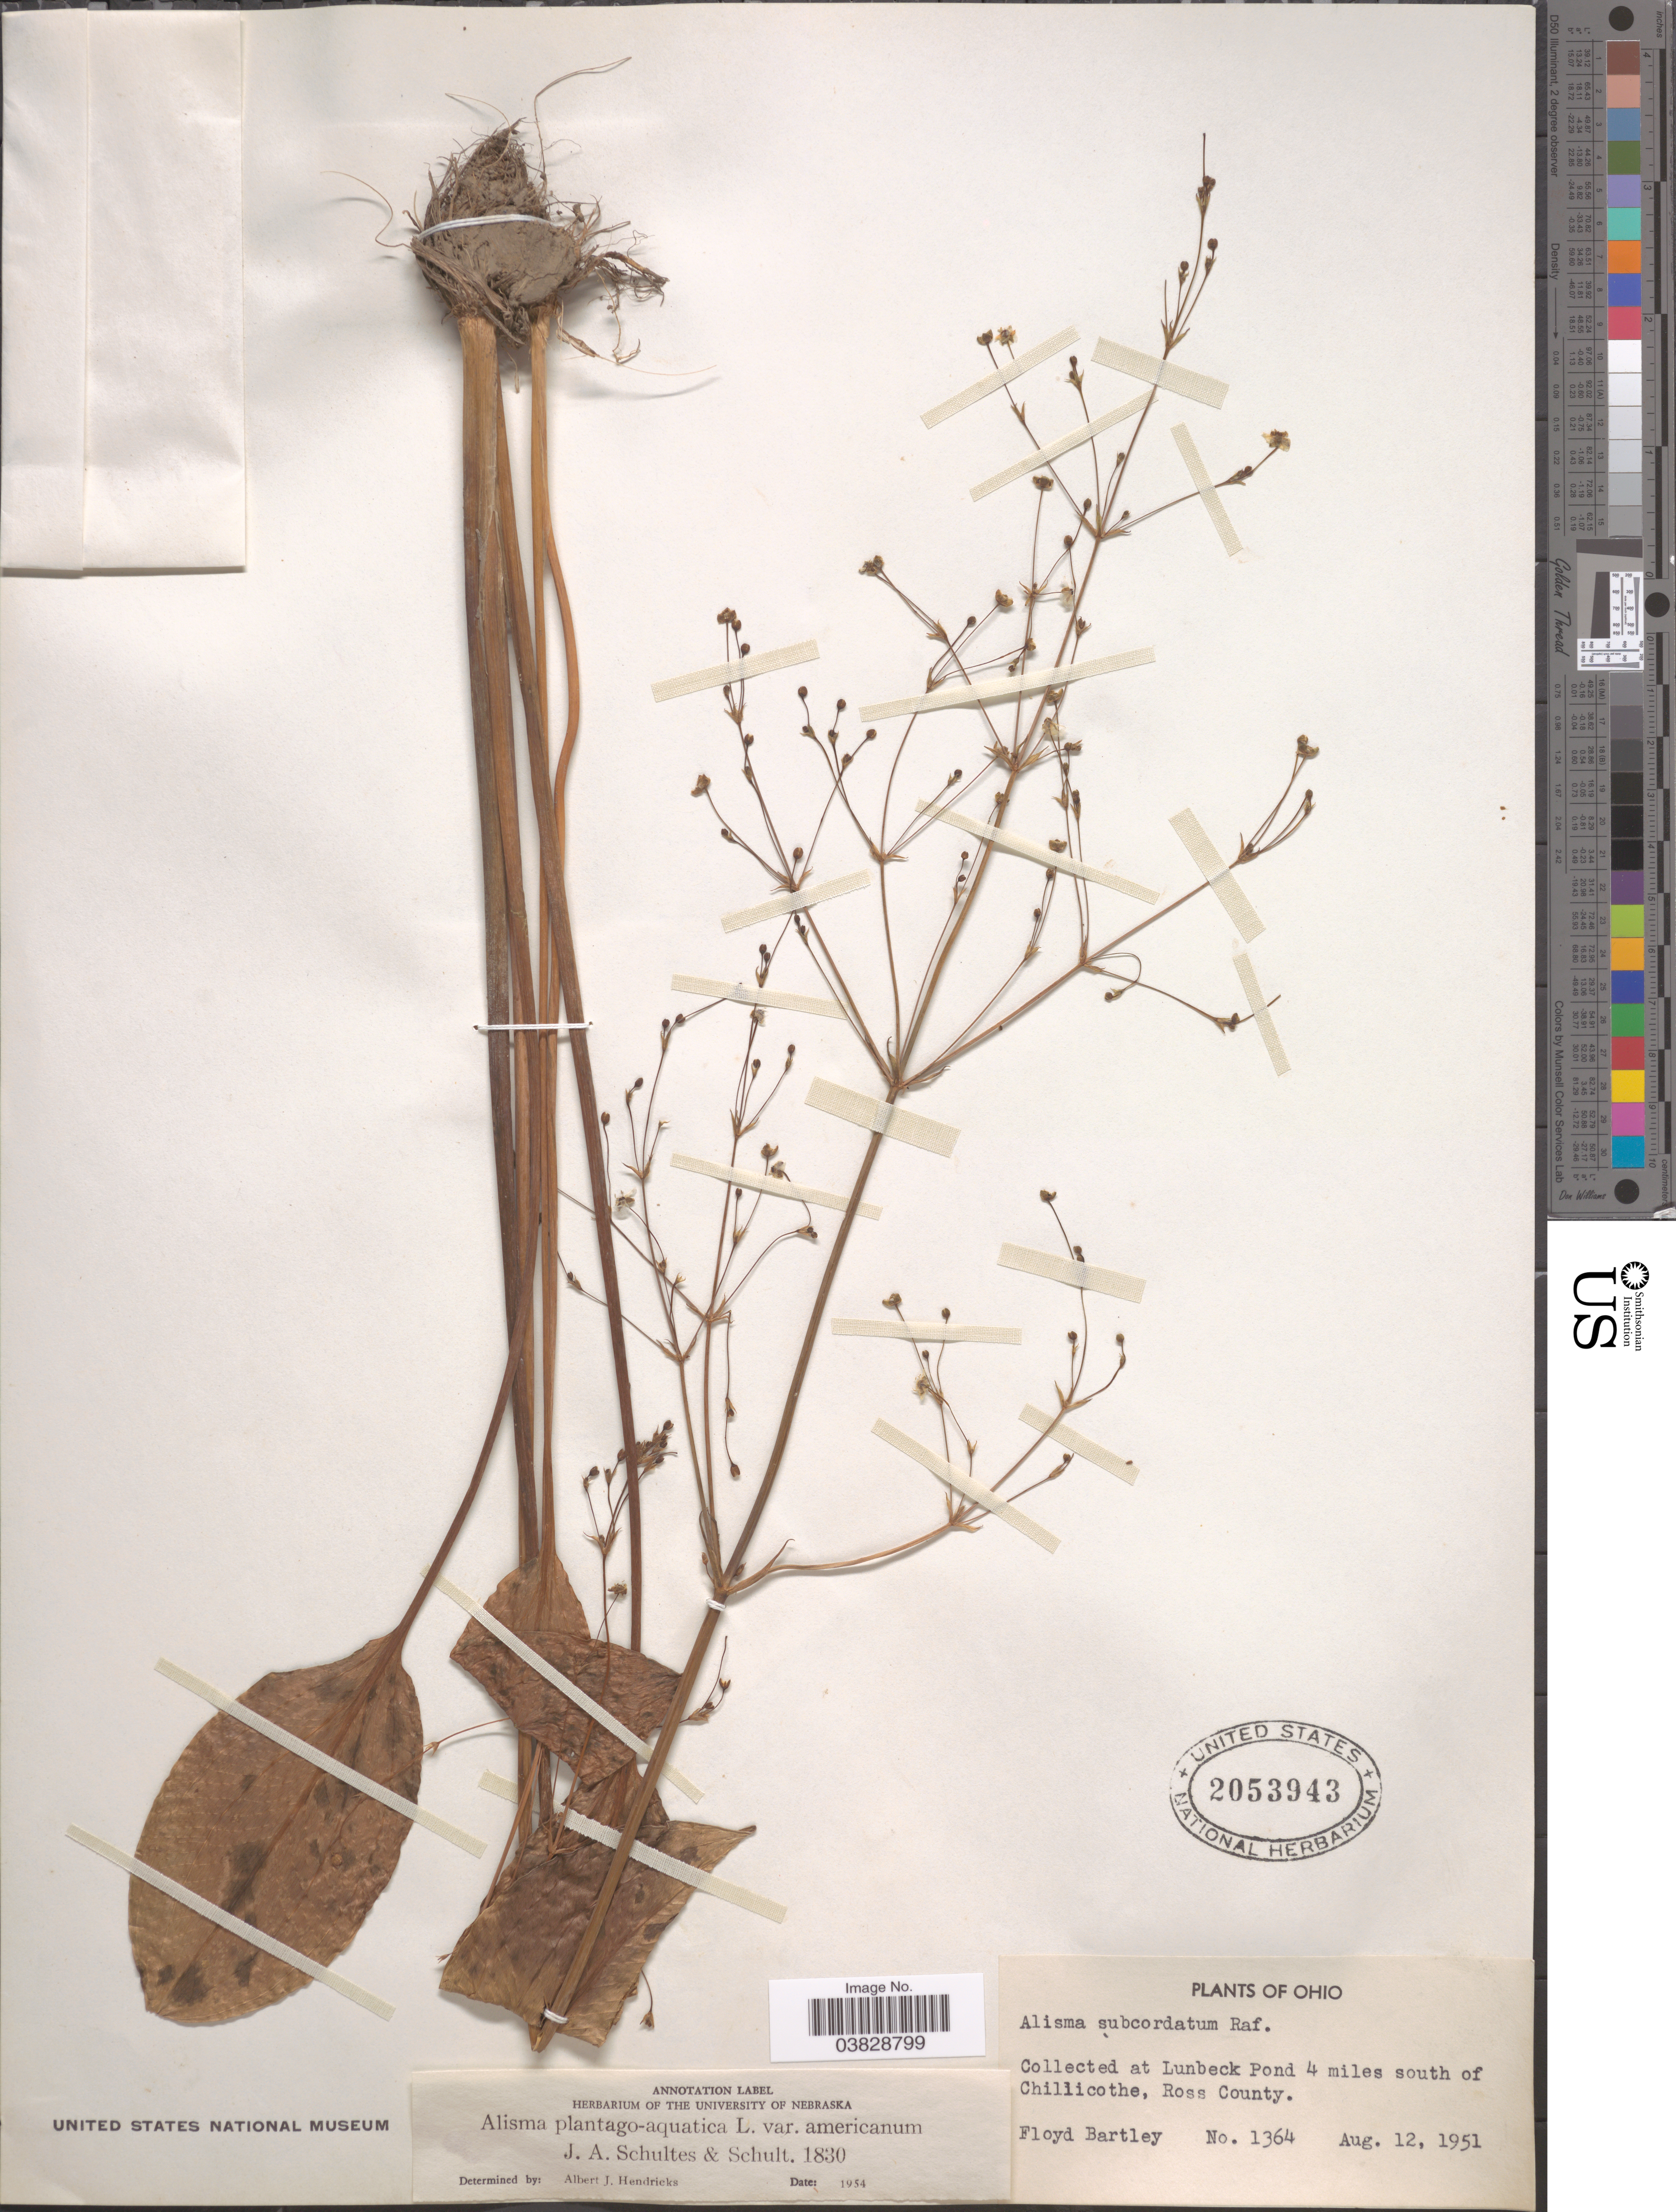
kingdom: Plantae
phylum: Tracheophyta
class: Liliopsida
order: Alismatales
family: Alismataceae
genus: Alisma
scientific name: Alisma plantago-aquatica var. americanum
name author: L.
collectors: F. Bartley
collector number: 1364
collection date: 1951-01-12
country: United States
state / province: Ohio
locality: At Lunbeck Pond 4 miles south of Chillicothe, Ross County.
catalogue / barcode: US 2053943